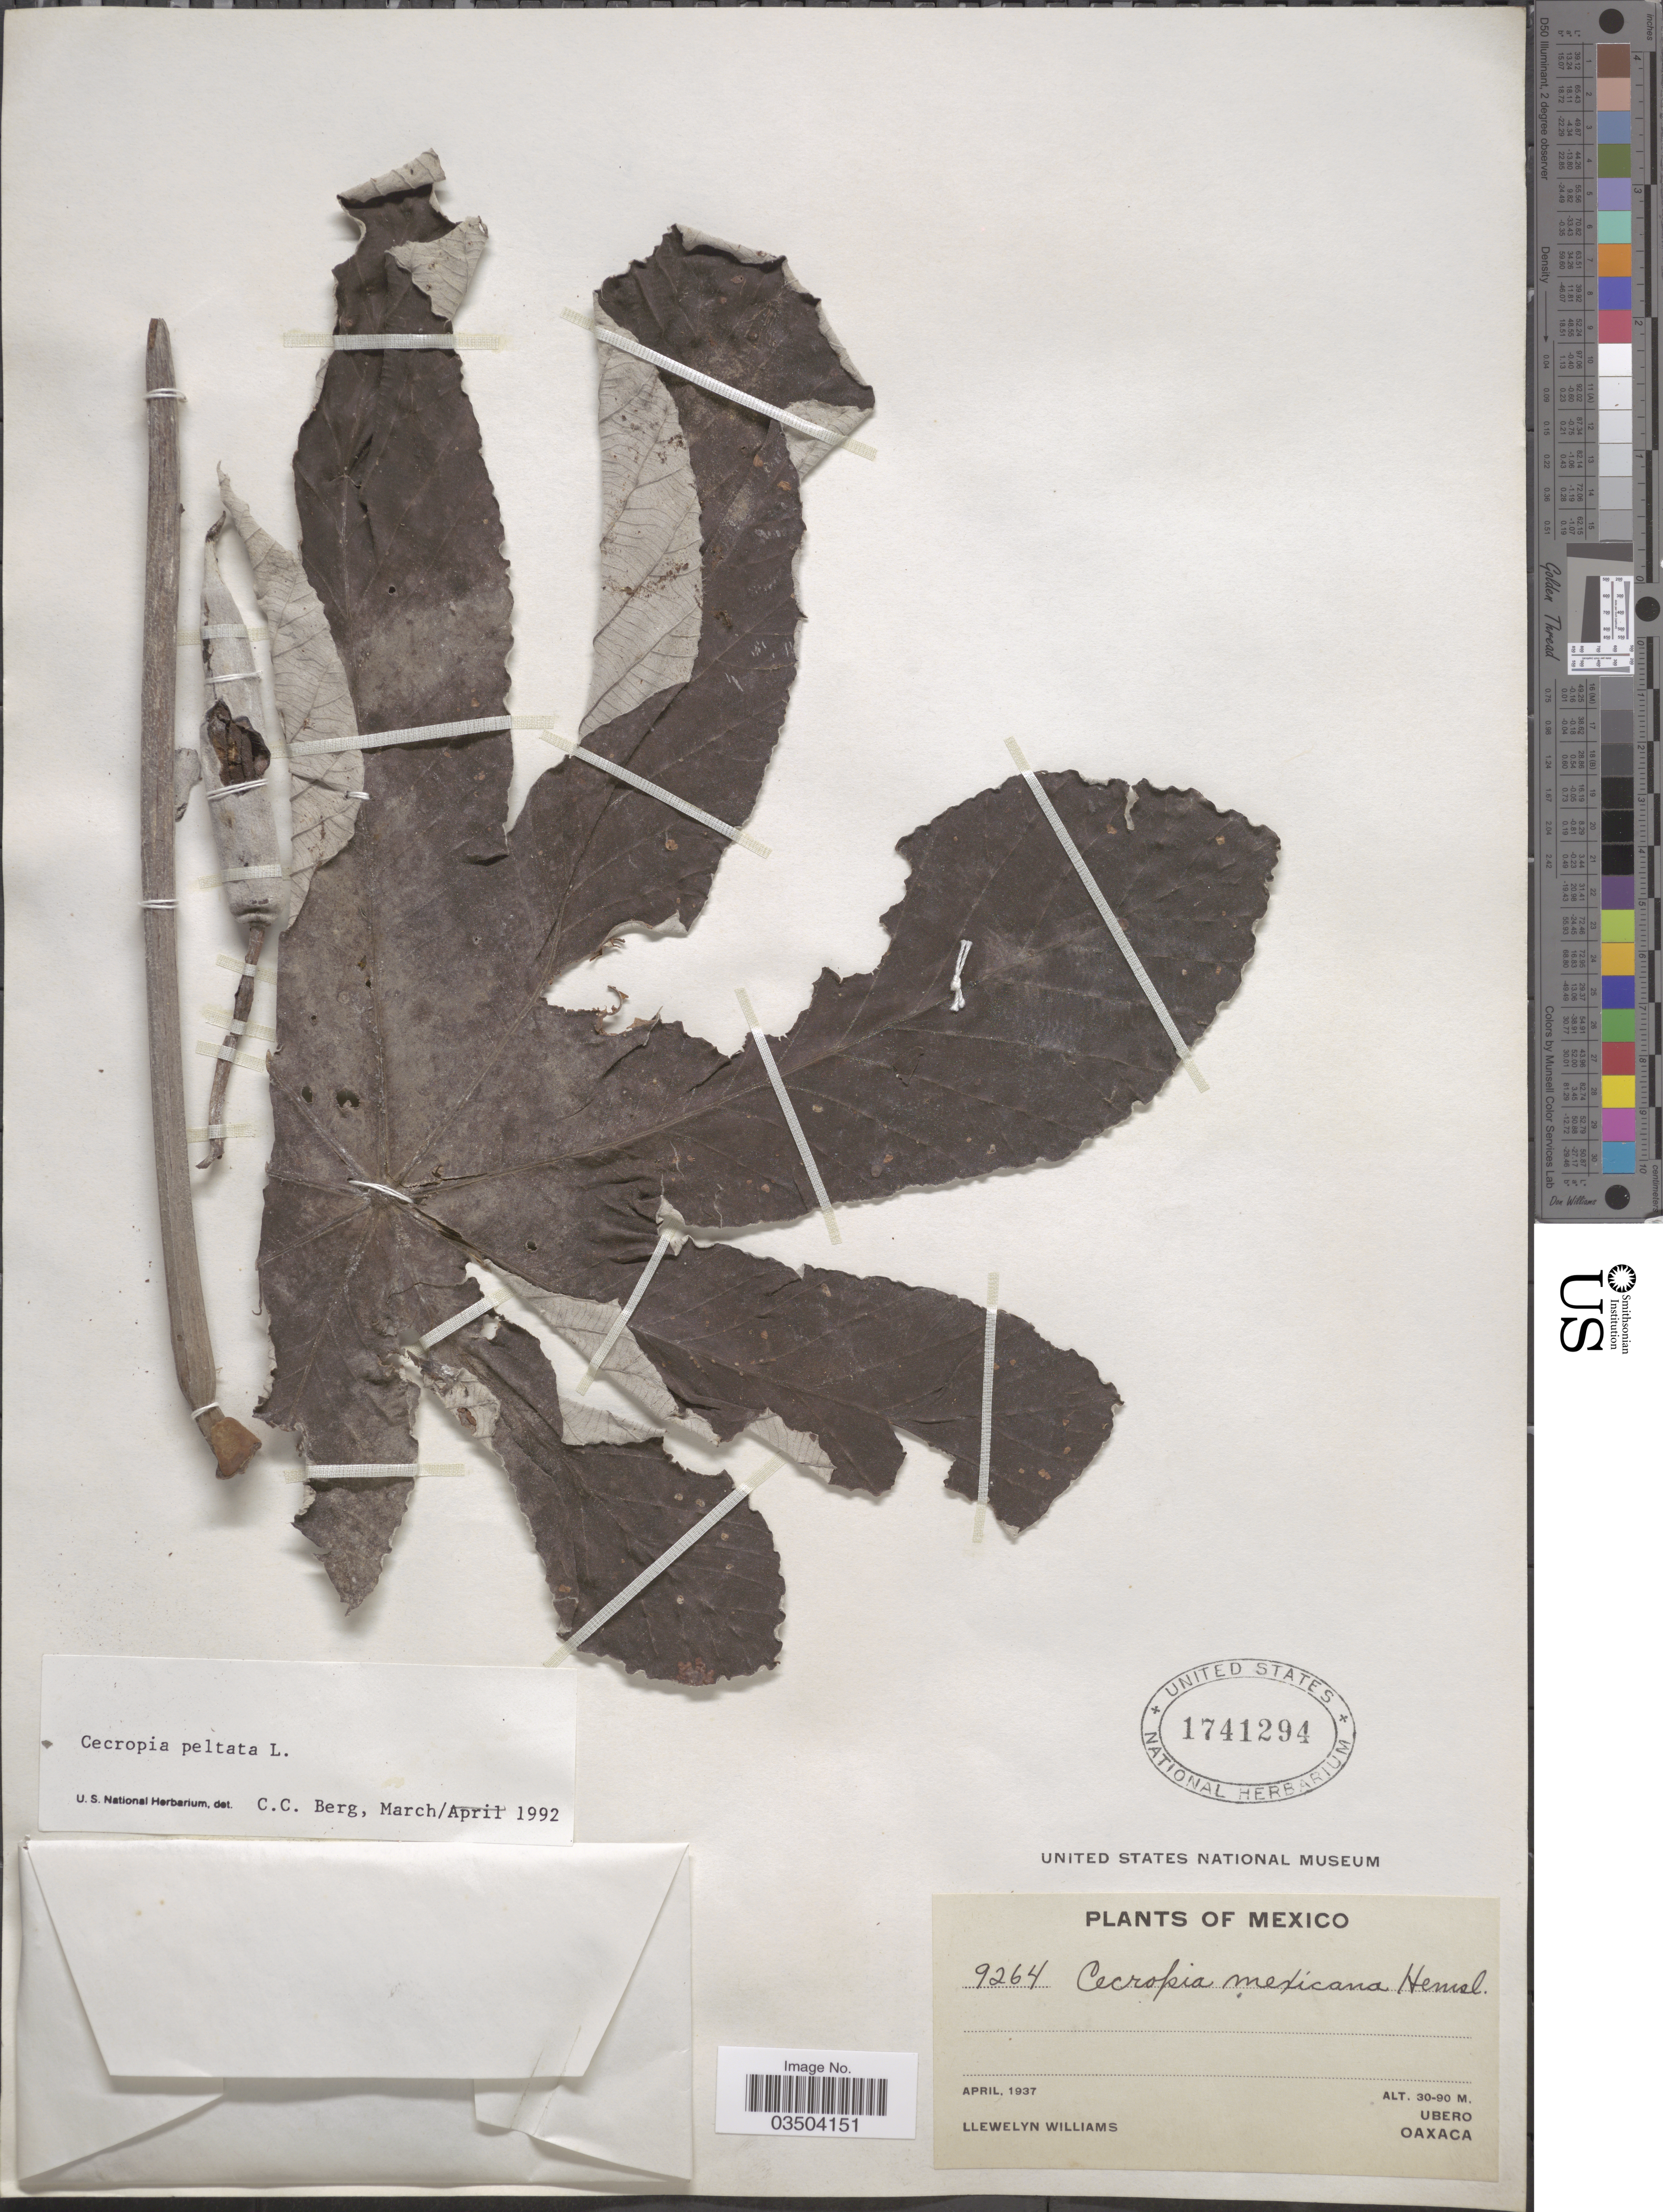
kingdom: Plantae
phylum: Tracheophyta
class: Magnoliopsida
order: Rosales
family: Urticaceae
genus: Cecropia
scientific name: Cecropia peltata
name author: L.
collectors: Ll. Williams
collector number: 9264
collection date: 1937-04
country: Mexico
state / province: Oaxaca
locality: Ubero.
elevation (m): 30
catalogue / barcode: US 1741294